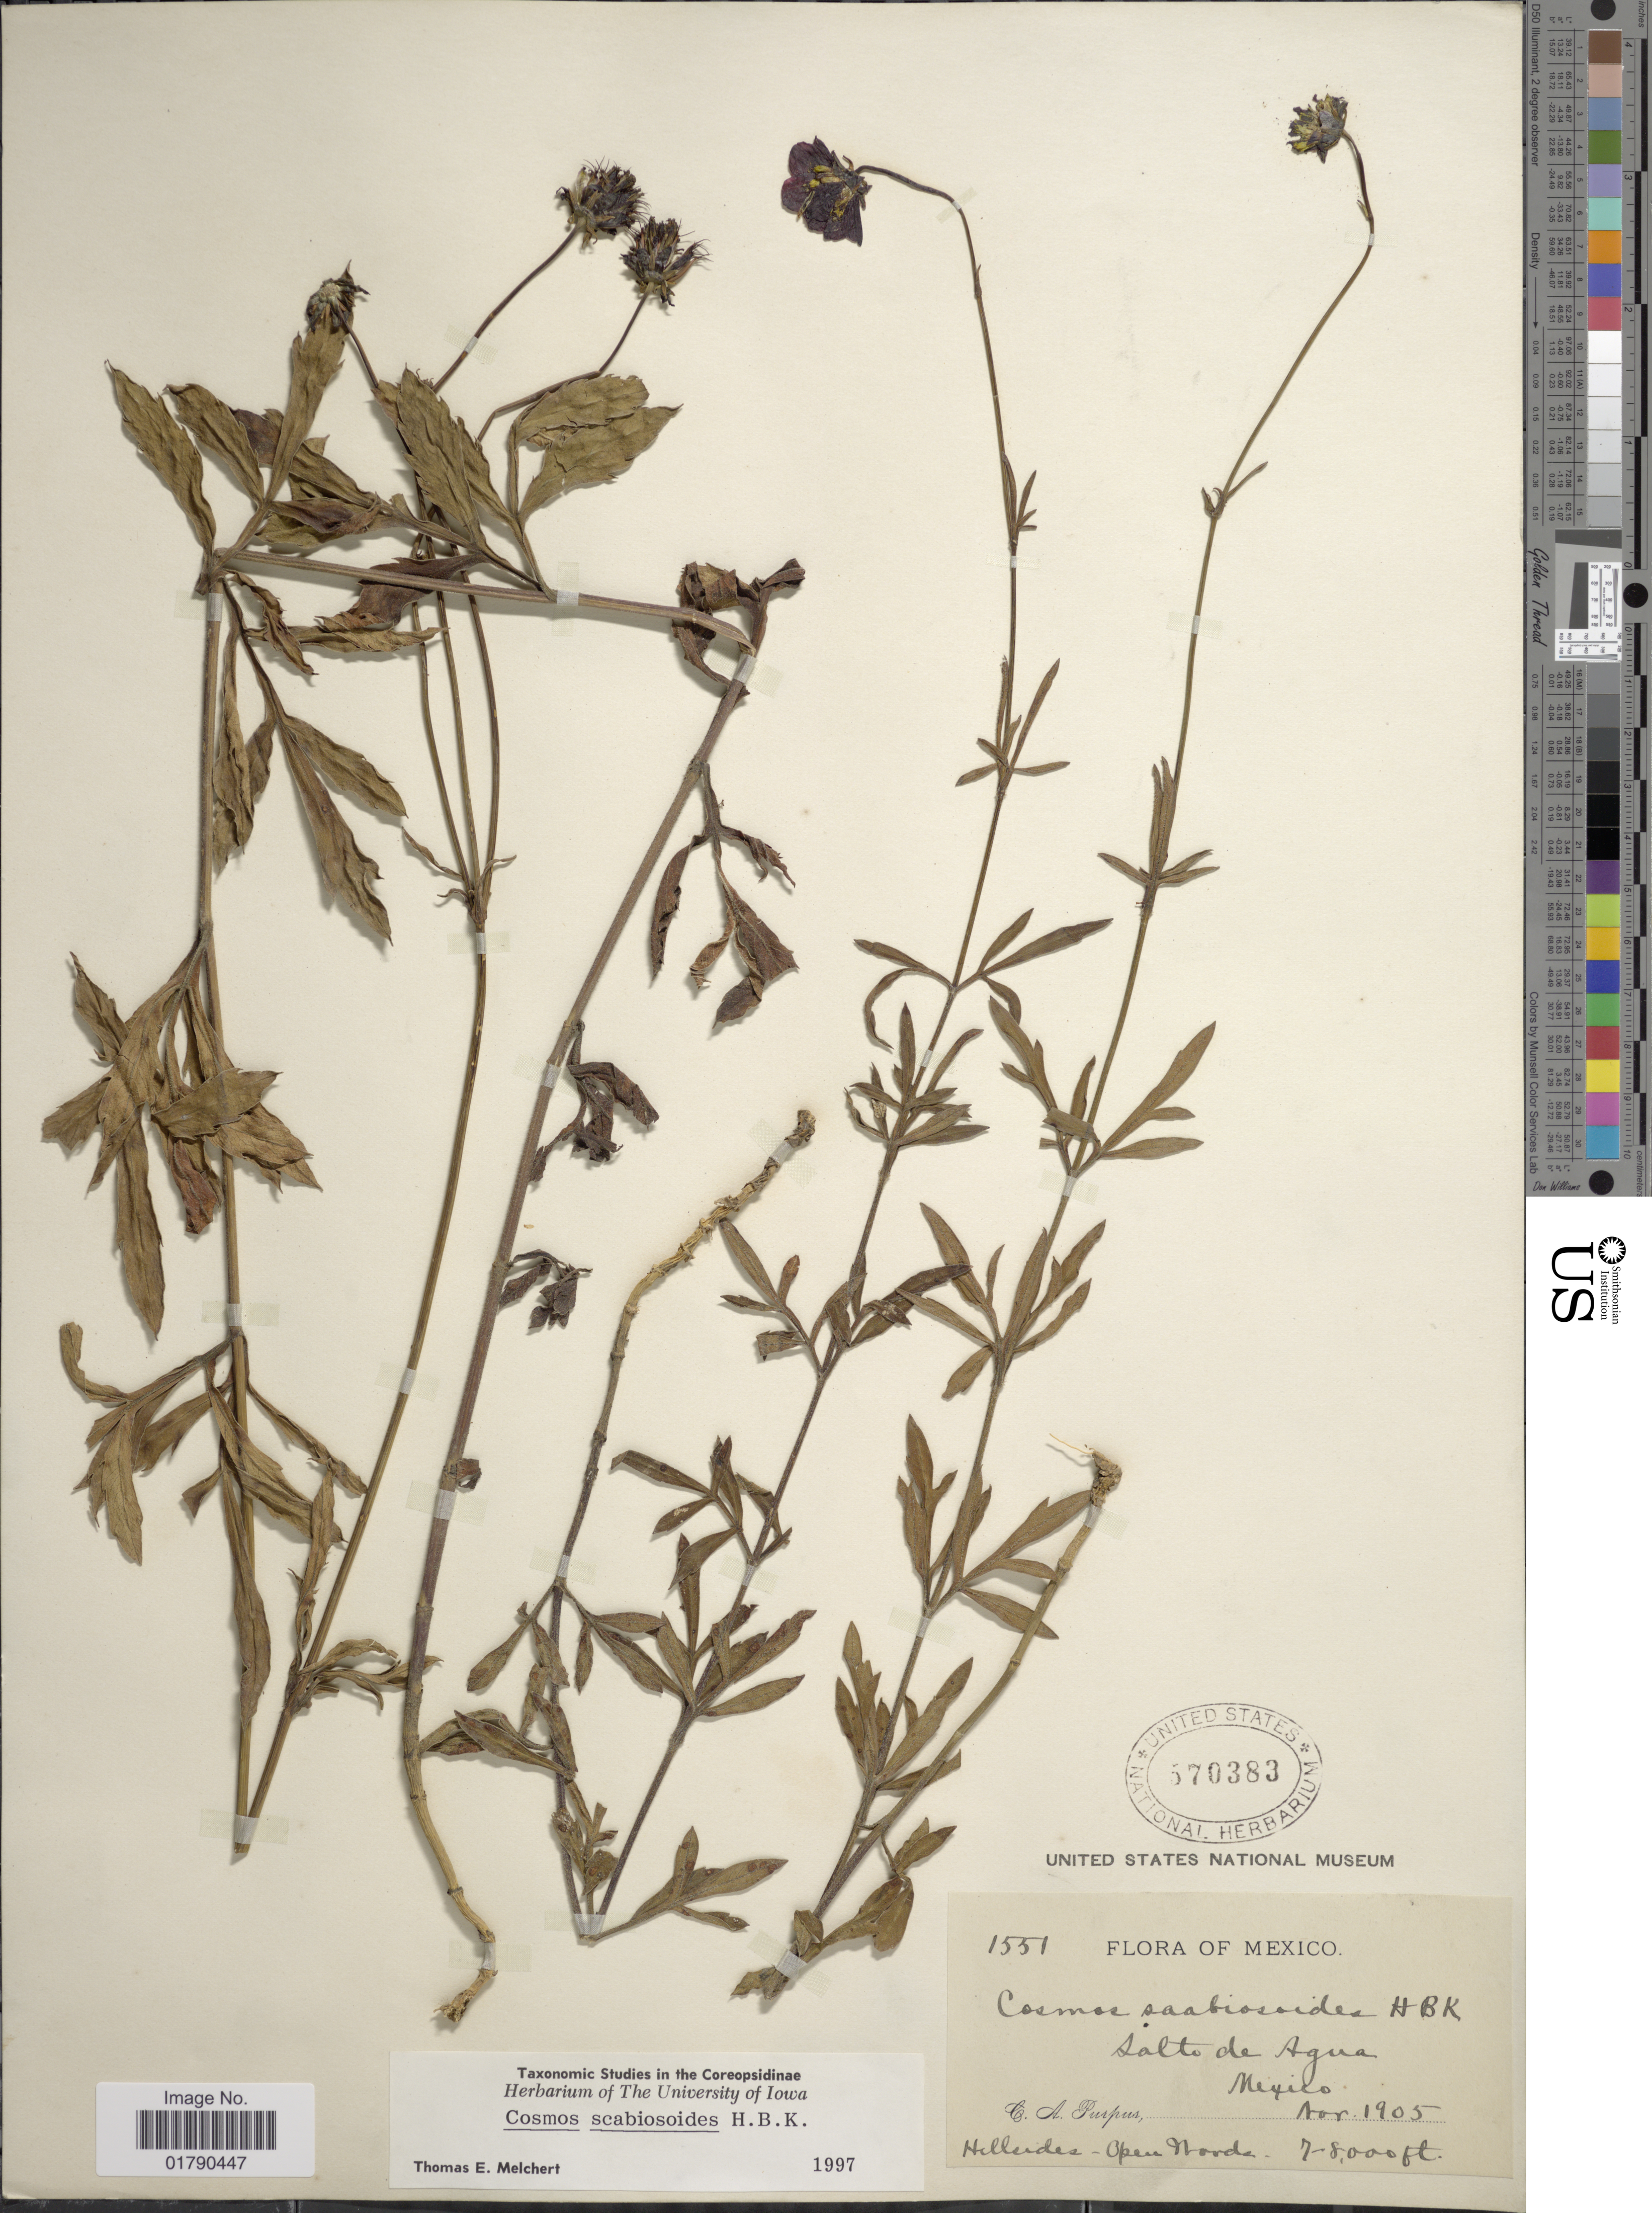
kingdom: Plantae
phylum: Tracheophyta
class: Magnoliopsida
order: Asterales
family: Asteraceae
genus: Cosmos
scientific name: Cosmos scabiosoides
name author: Kunth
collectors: C. A. Purpus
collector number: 1551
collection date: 1905-11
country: Mexico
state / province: México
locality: Salto de Agua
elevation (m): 2134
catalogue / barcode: US 570383